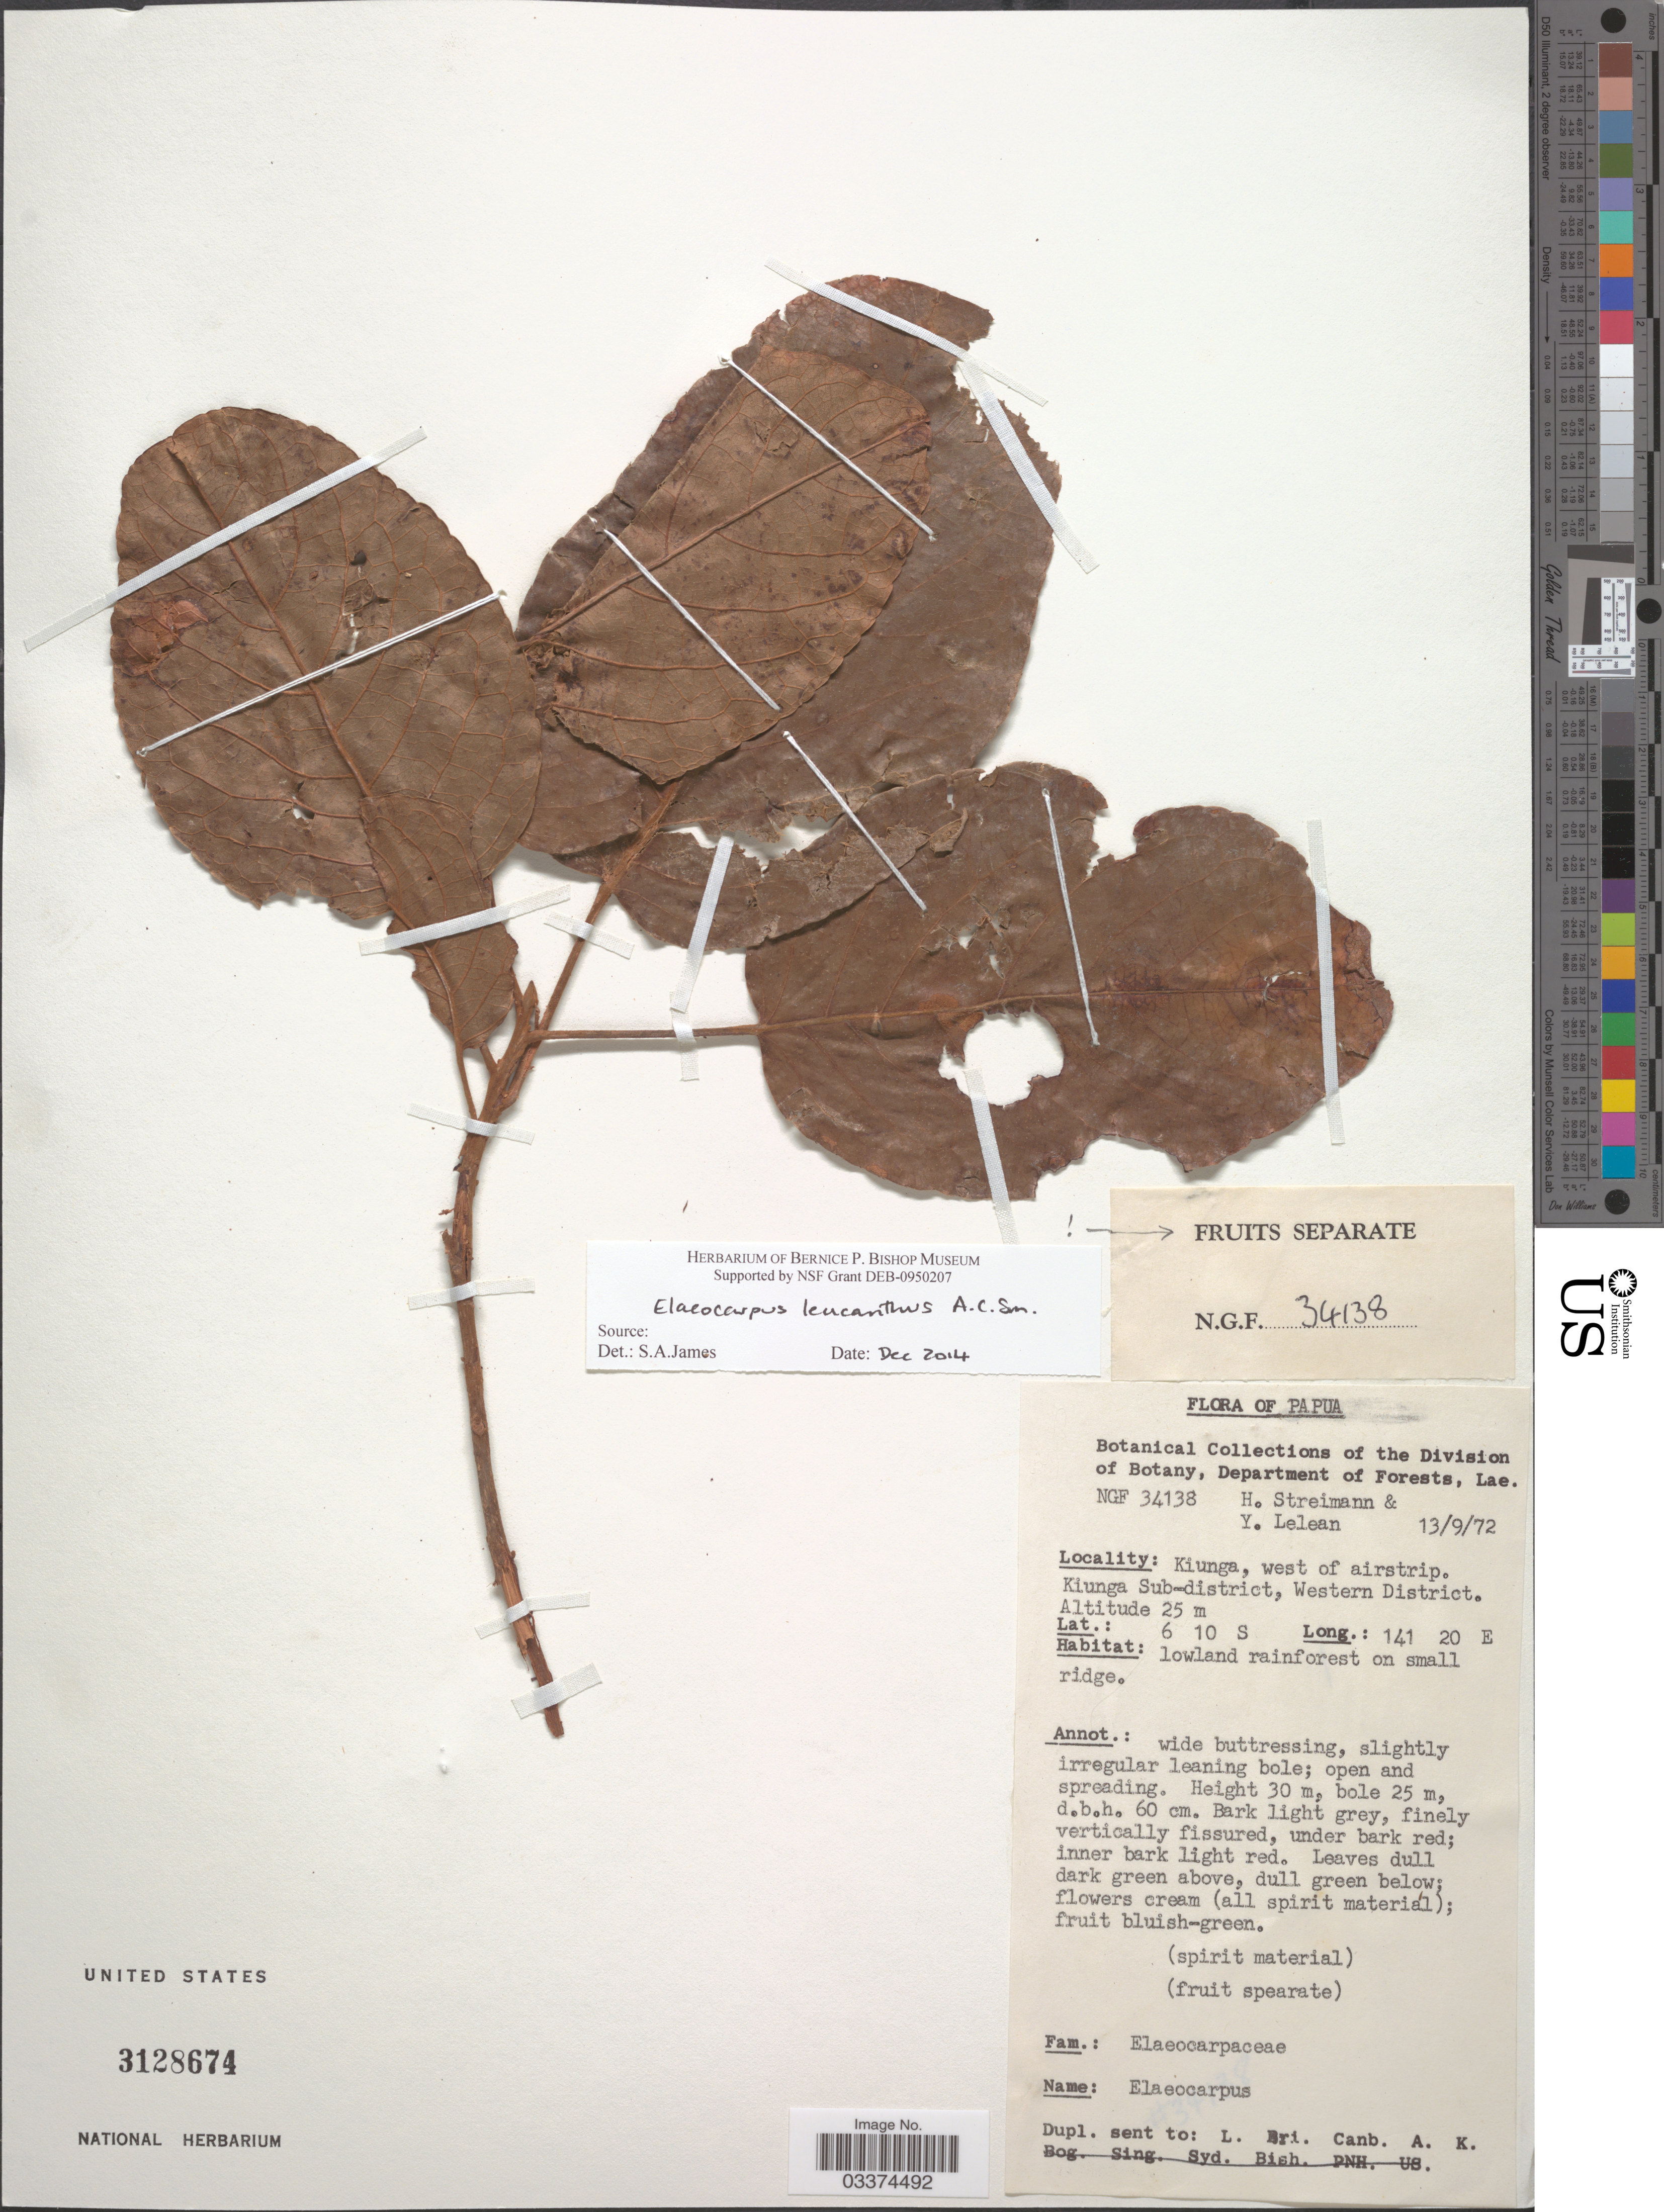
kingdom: Plantae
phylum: Tracheophyta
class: Magnoliopsida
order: Oxalidales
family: Elaeocarpaceae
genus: Elaeocarpus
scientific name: Elaeocarpus leucanthus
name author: A.C. Sm.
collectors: H. Streimann & Y. Lelean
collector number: NGF34138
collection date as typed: Transcribed d/m/y: 13/9/72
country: Papua New Guinea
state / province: Manus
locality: Papua, Kiunga, west of airstrip. Kiunga Sub-district, Western District.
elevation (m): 25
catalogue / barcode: US 3128674